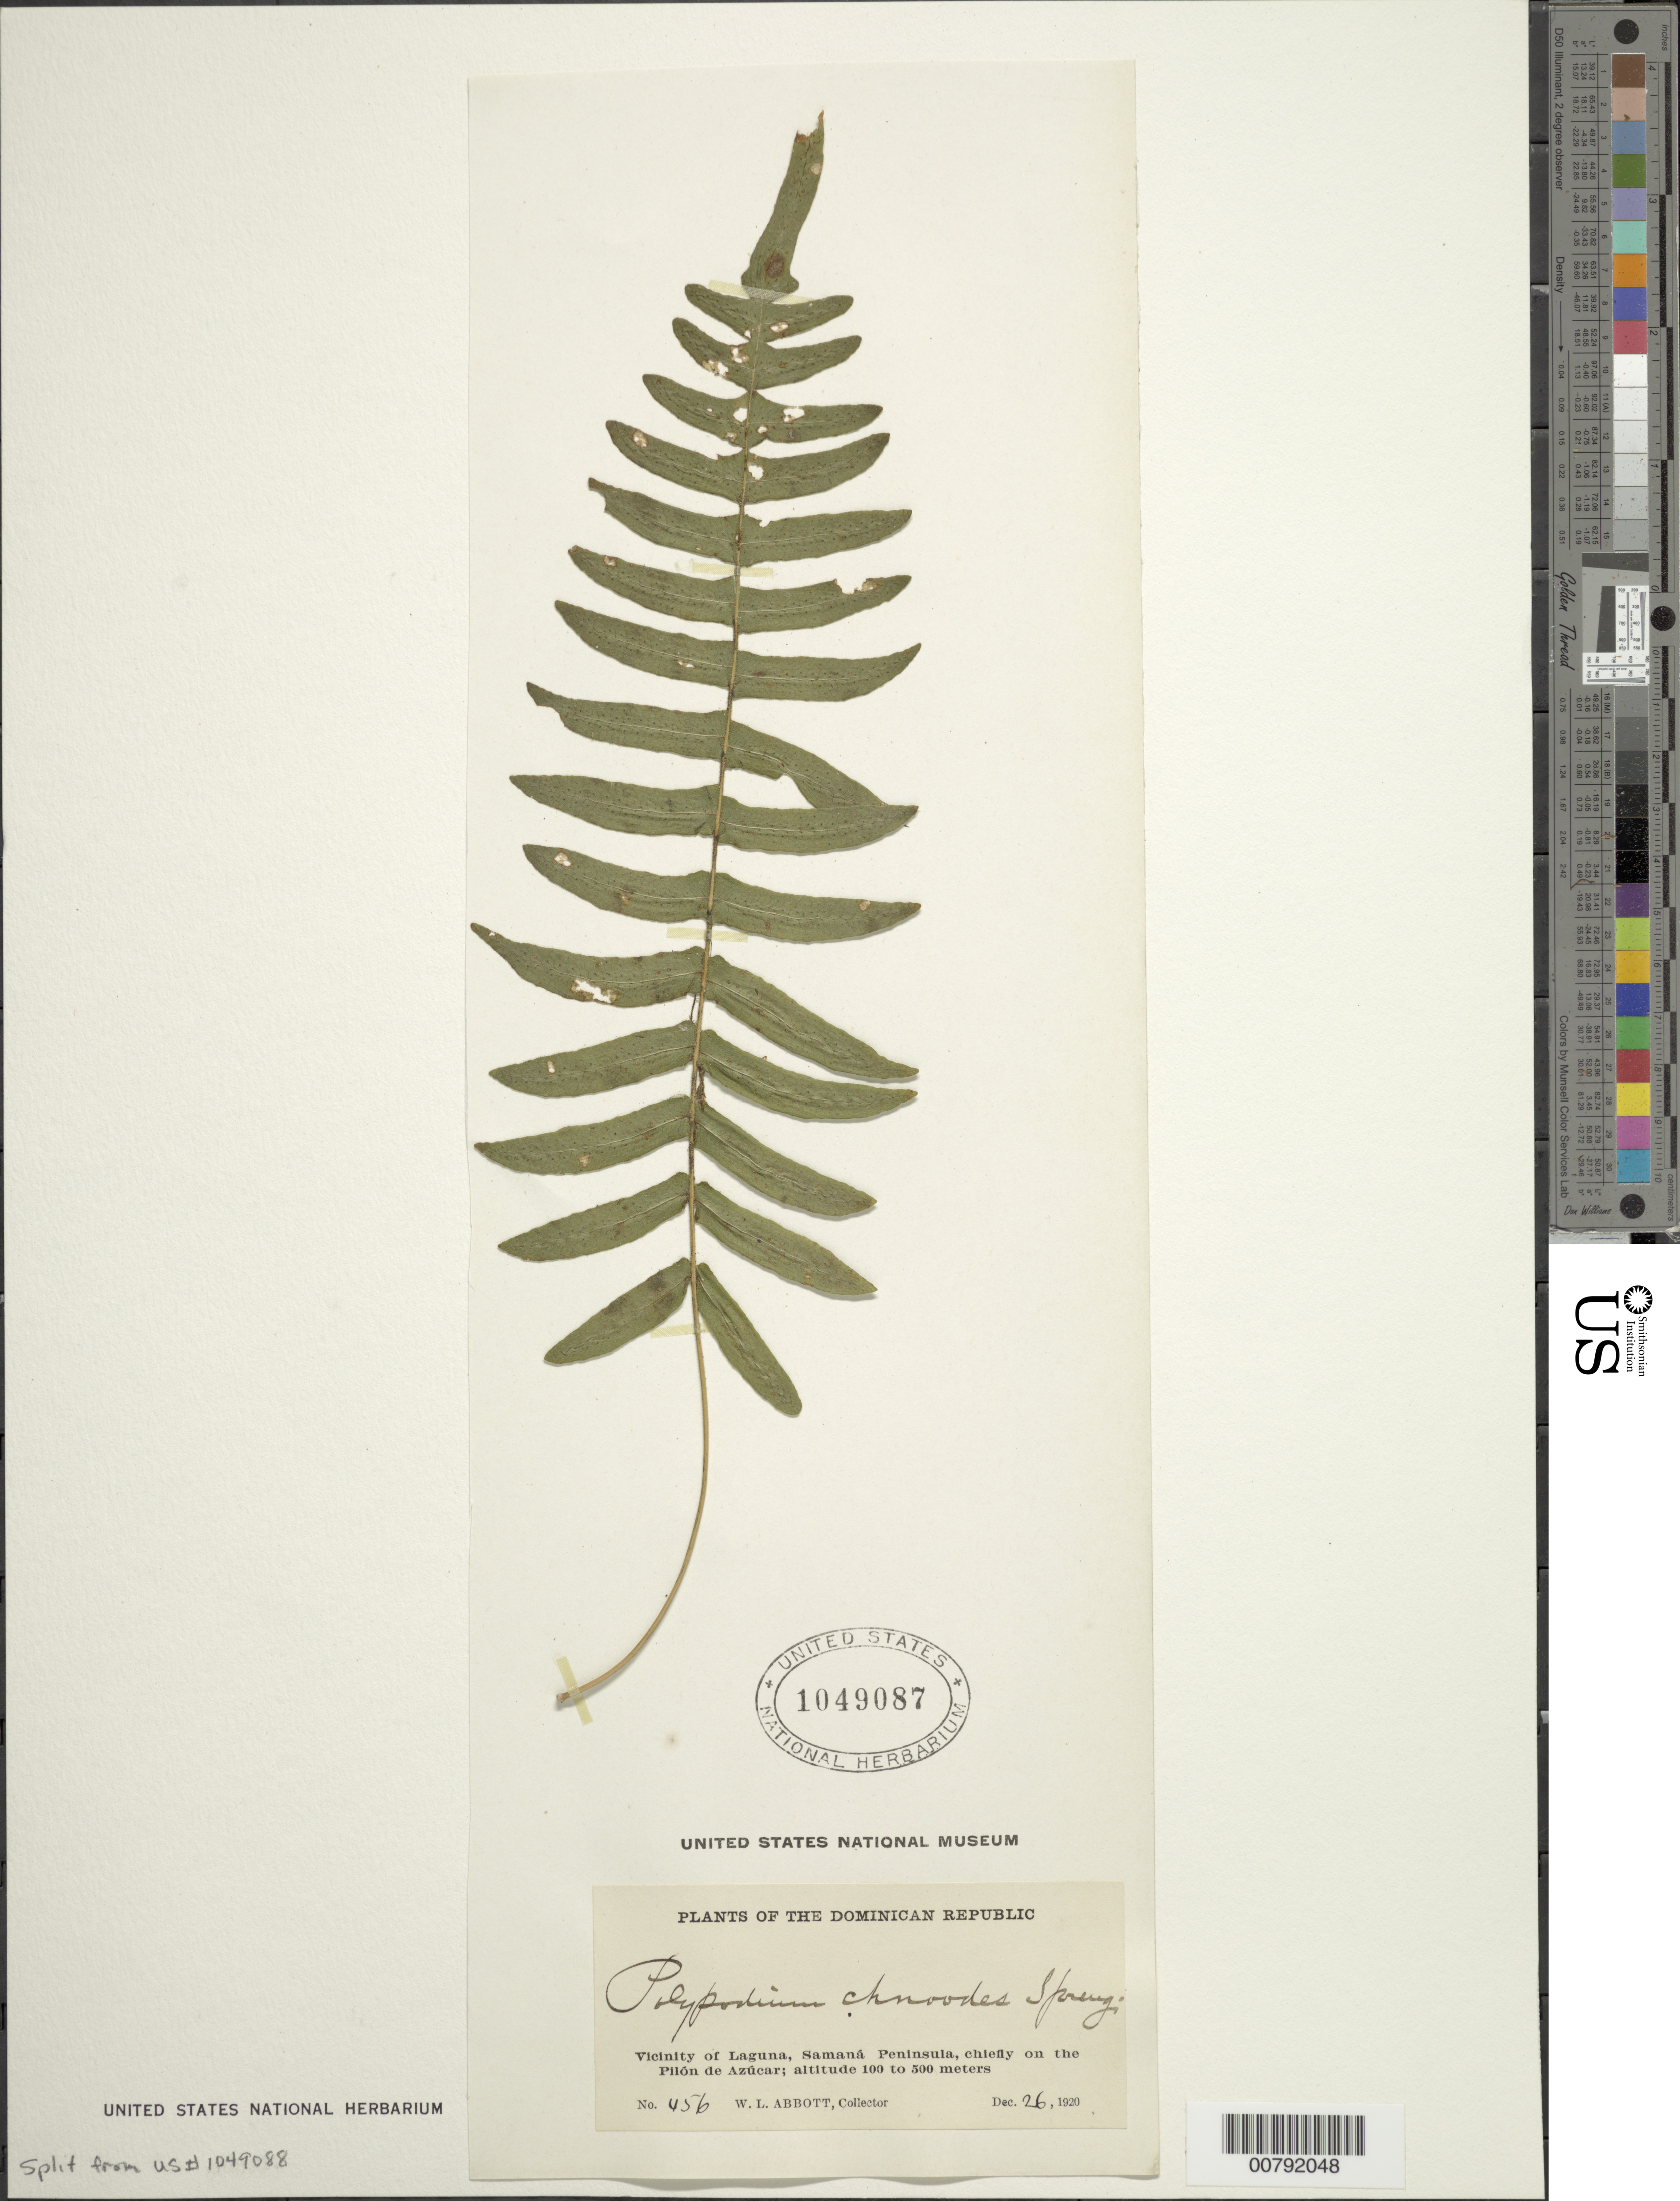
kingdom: Plantae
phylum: Tracheophyta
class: Polypodiopsida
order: Polypodiales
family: Polypodiaceae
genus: Serpocaulon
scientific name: Serpocaulon dissimile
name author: (L.) A.R. Sm.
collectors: W. L. Abbott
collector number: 456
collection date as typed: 26 Dec 1920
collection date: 1920-12-26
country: Dominican Republic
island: Hispaniola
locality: Samaná Peninsula, vicinigy of Laguna, on Pilón de Azúcar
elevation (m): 100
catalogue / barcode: US 1049087